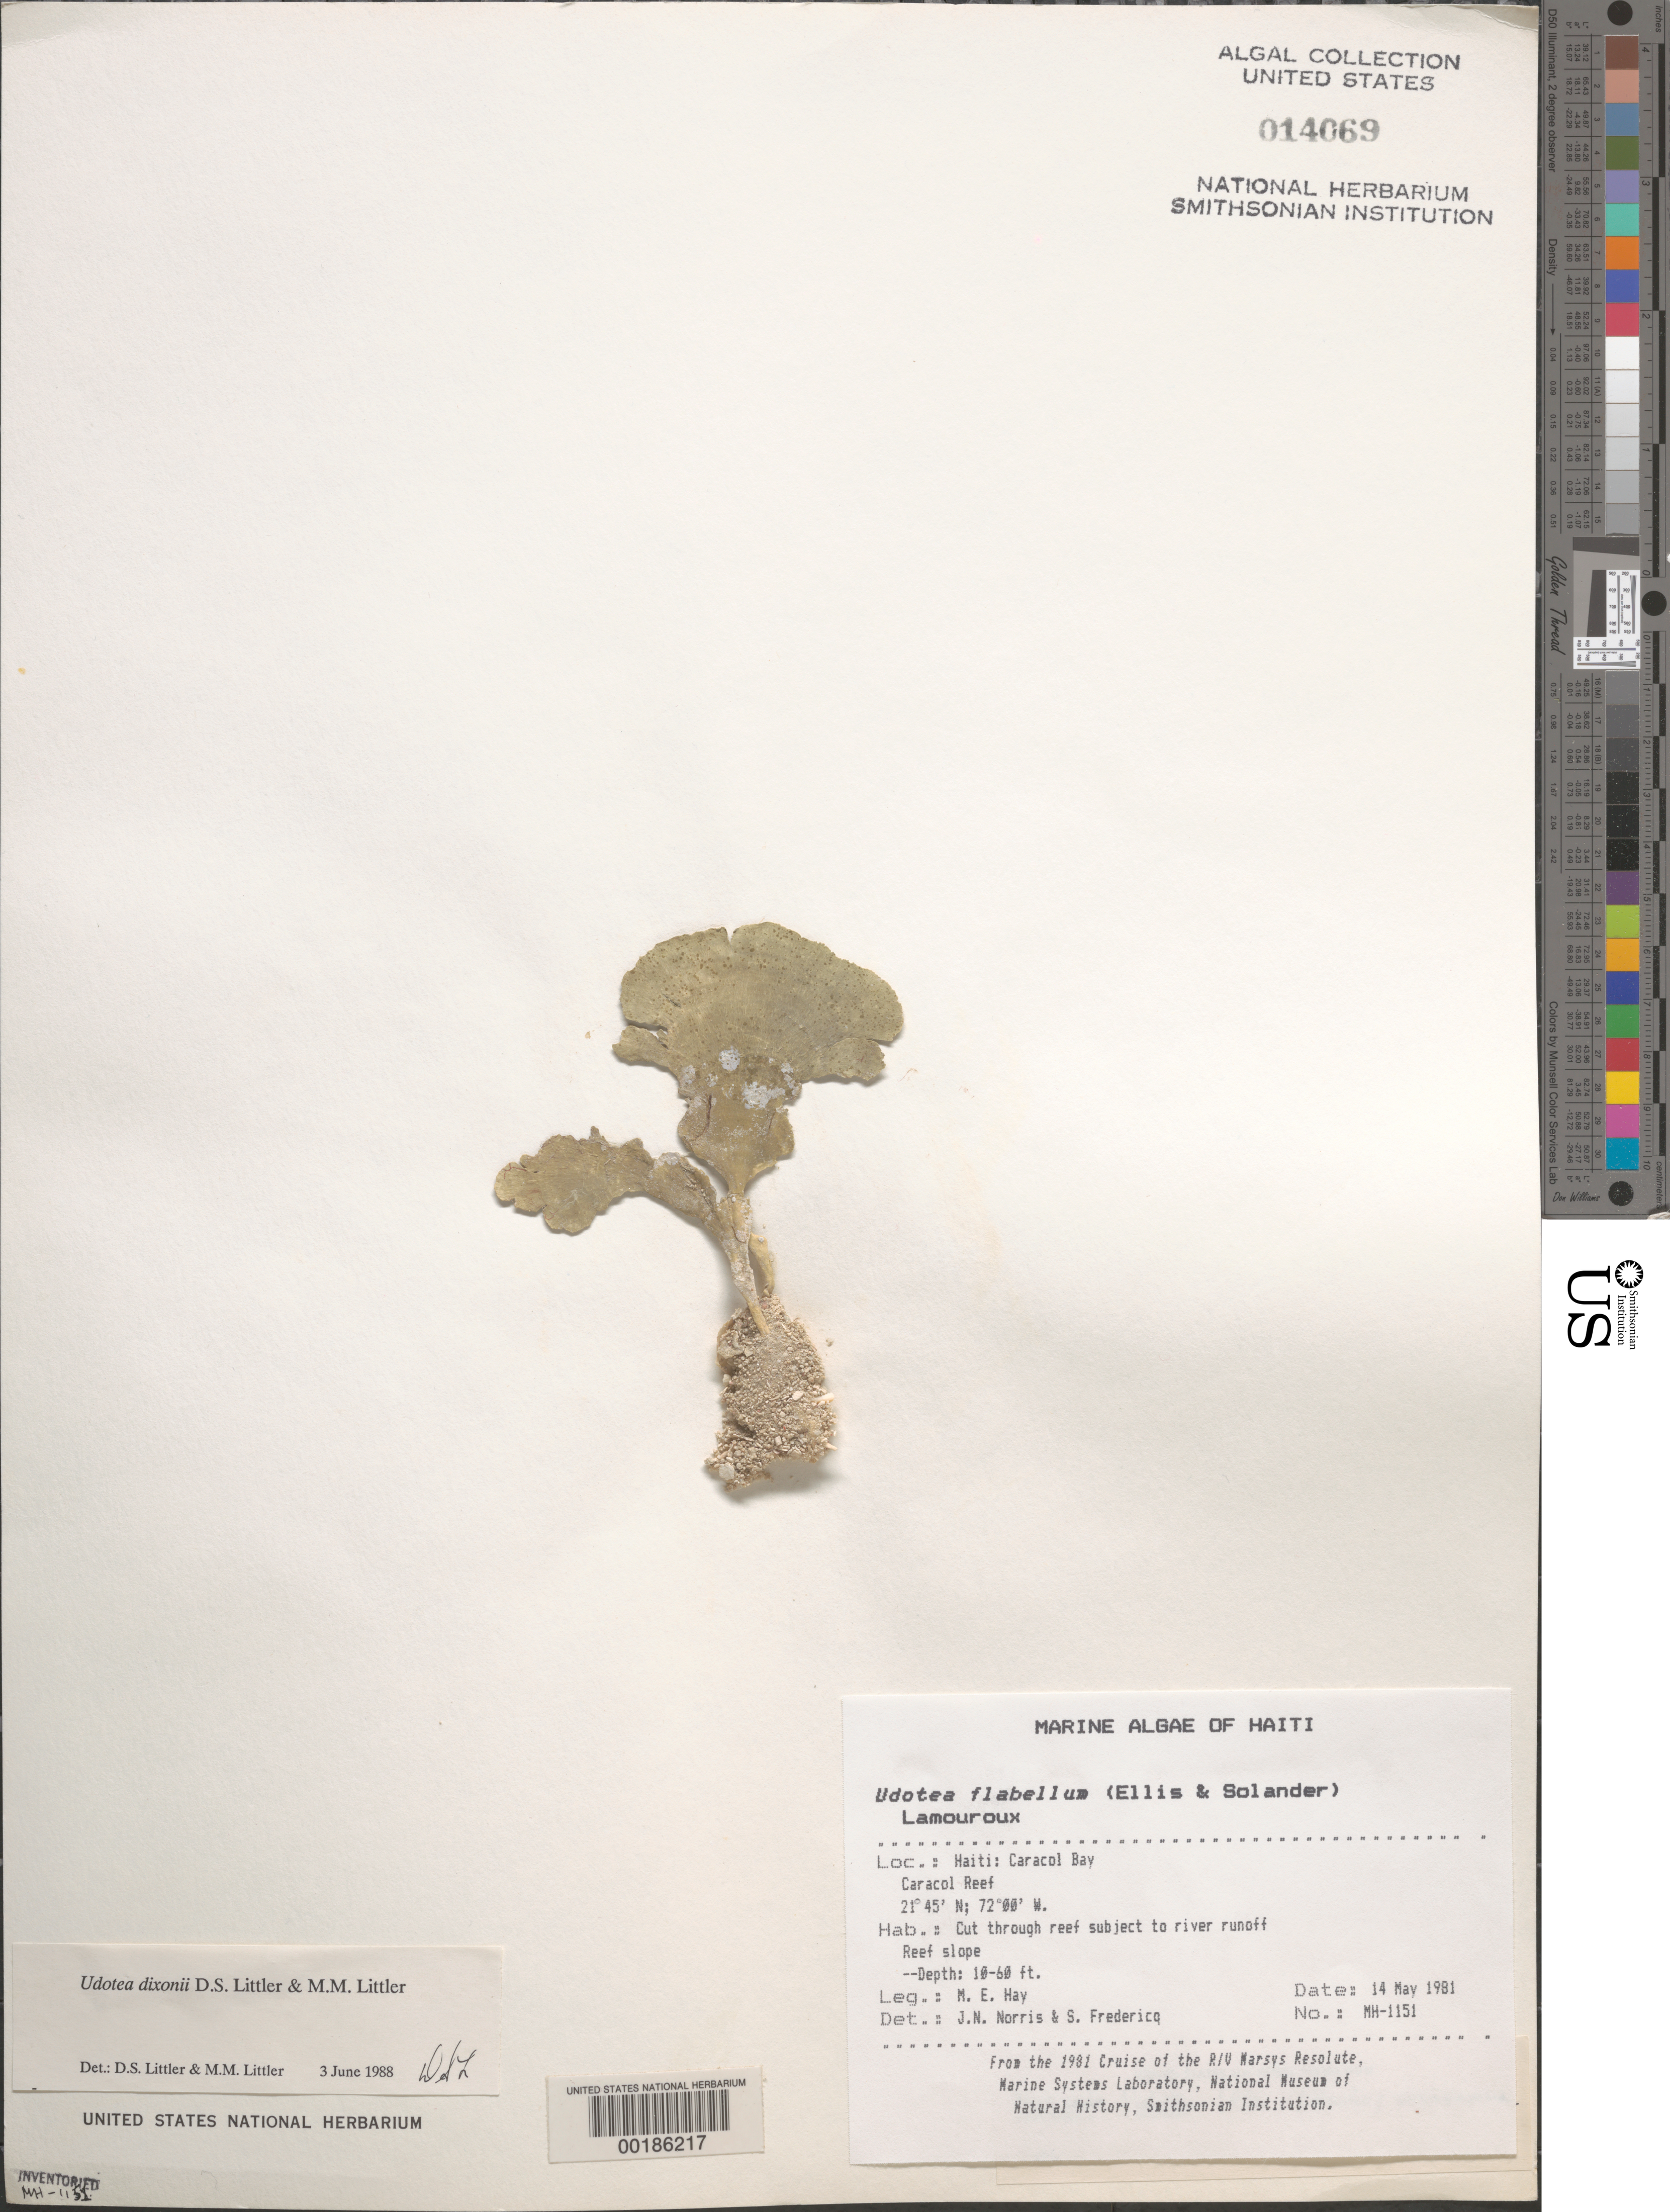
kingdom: Plantae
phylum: Chlorophyta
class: Ulvophyceae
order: Bryopsidales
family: Udoteaceae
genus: Udotea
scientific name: Udotea dixonii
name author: D.S. Littler & Littler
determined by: Littler, D. S.; Littler, M. M.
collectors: M. E. Hay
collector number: MEH-1151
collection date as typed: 14 May 1981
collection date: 1981-05-14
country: Haiti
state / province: Nord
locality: Caracol Reef, Caracol Bay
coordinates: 21 45'N, 72 00'W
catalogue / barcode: US 14069